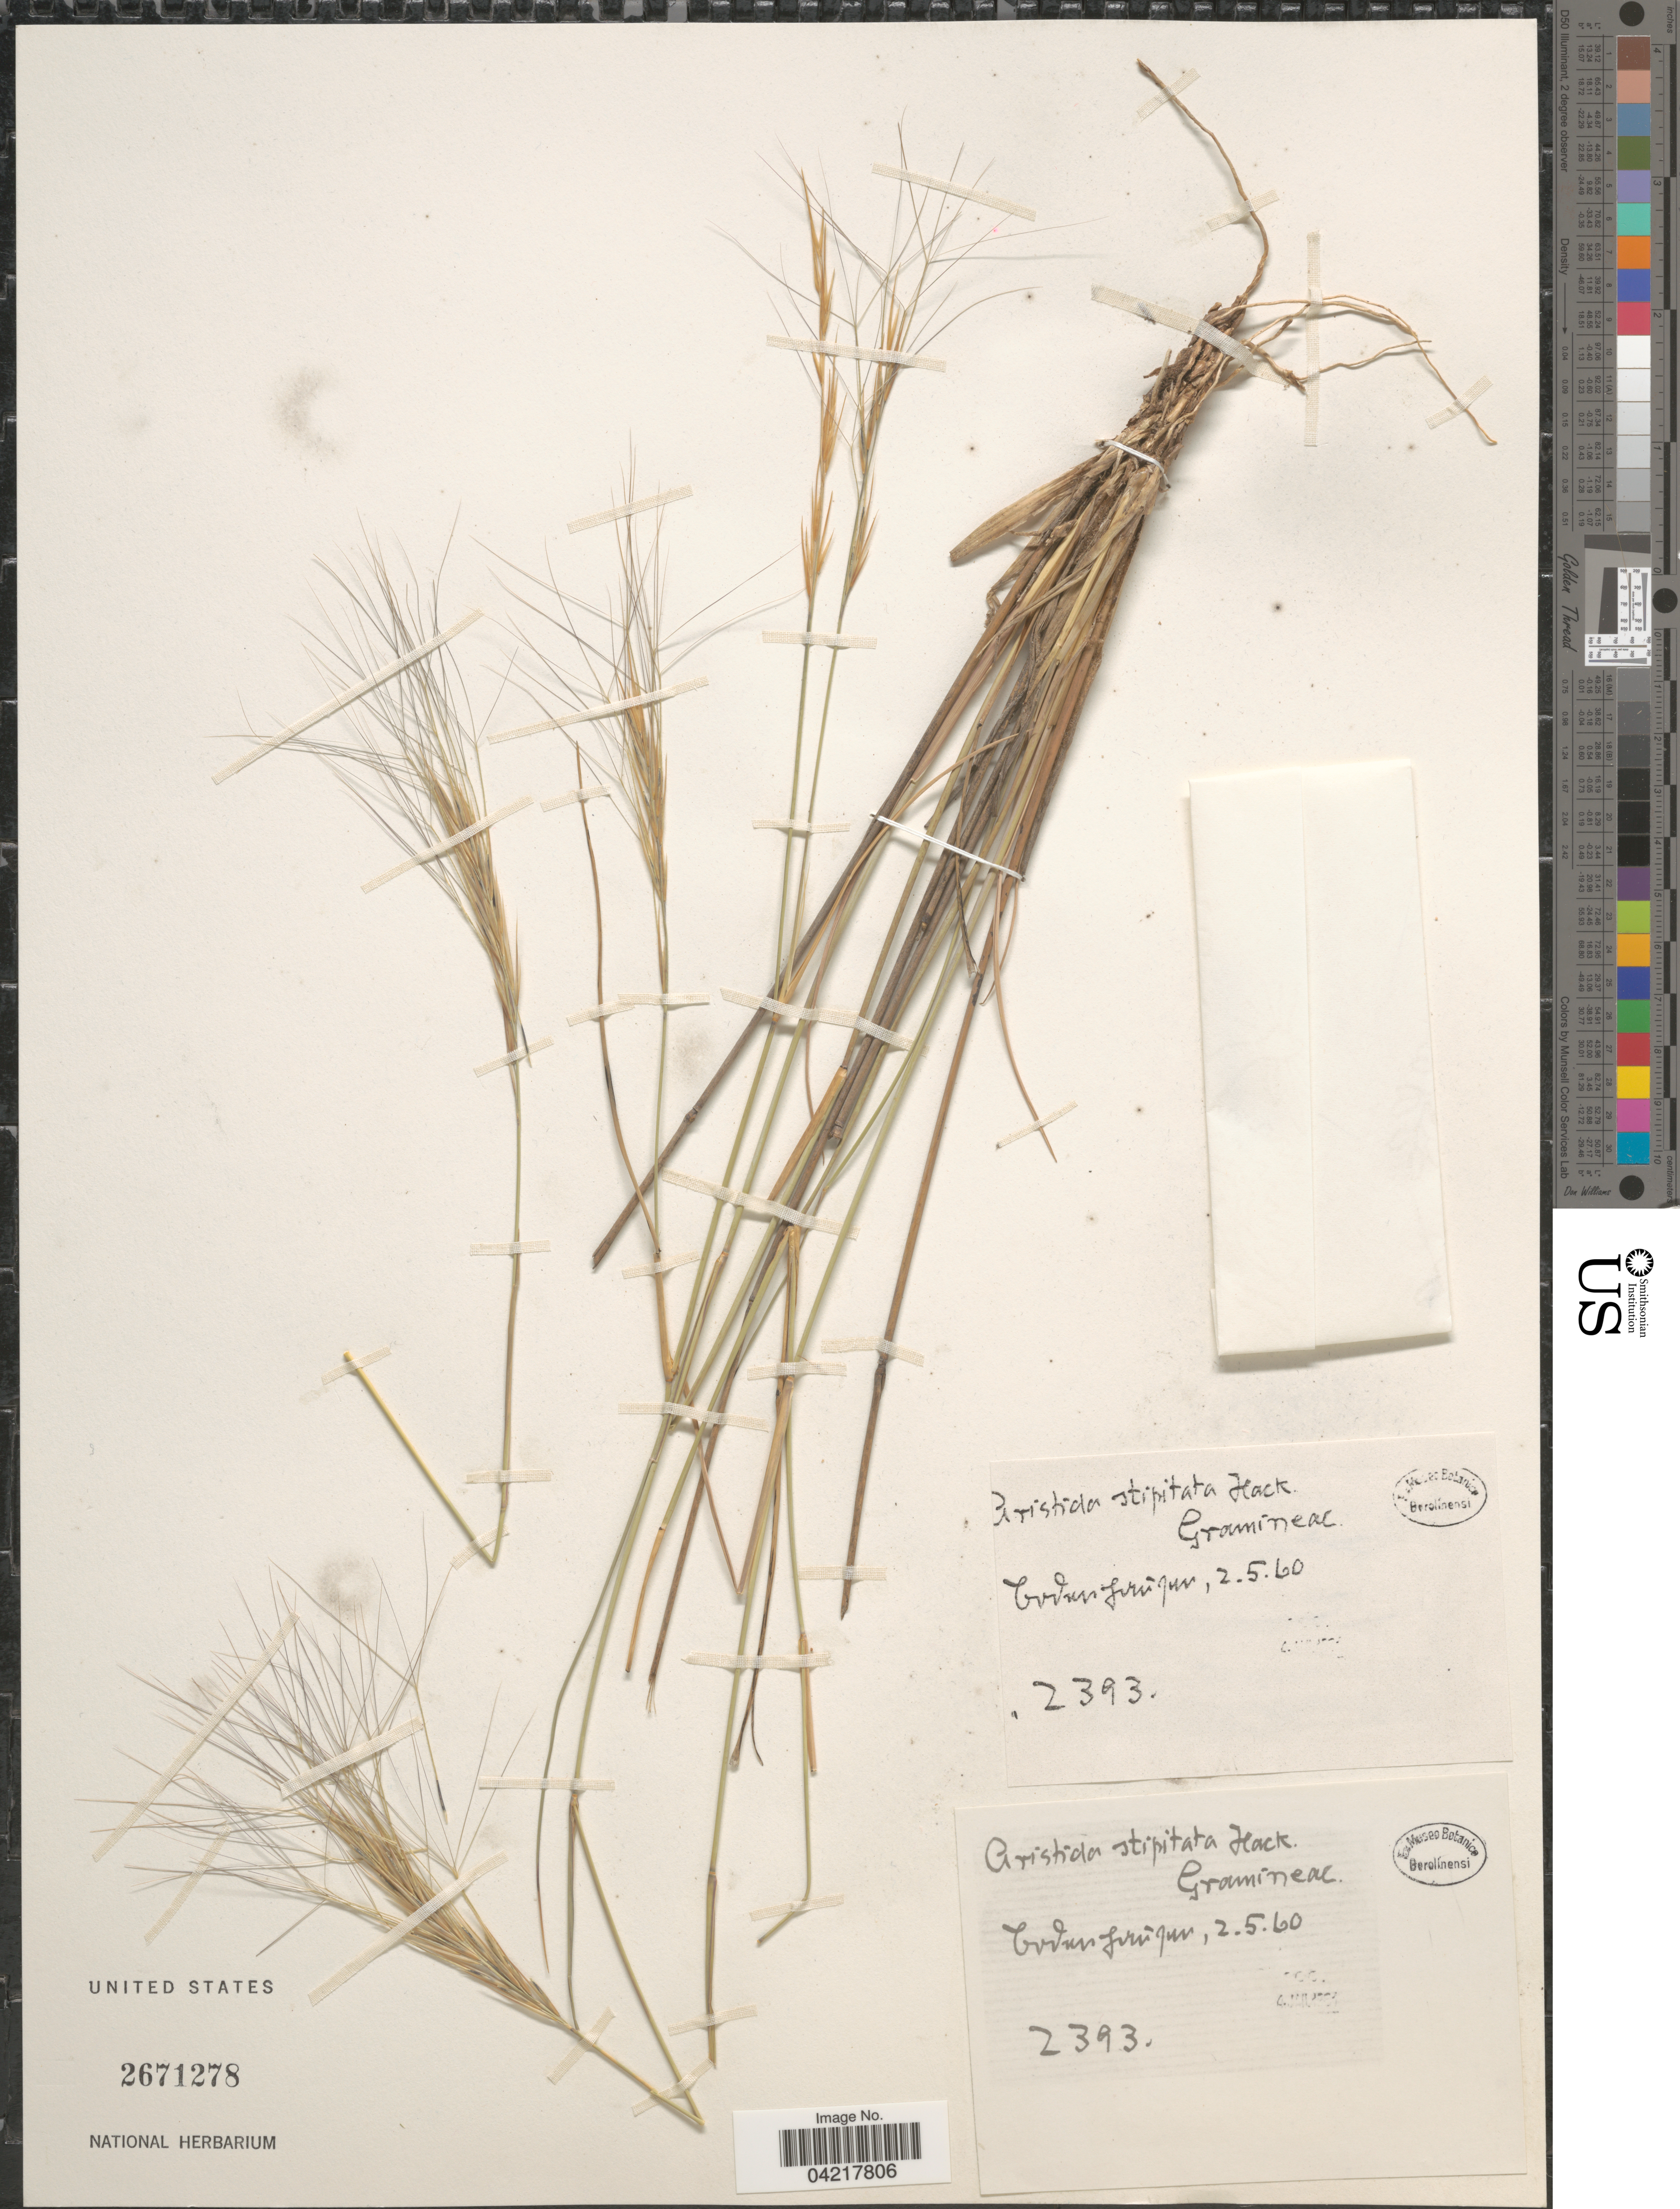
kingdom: Plantae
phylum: Tracheophyta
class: Liliopsida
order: Poales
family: Poaceae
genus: Aristida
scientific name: Aristida stipitata var. graciliflora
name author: (Pilg.) De Winter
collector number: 2393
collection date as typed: Transcribed d/m/y: 2/5/60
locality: Boden Jurigen. [interpreted]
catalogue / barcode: US 2671278